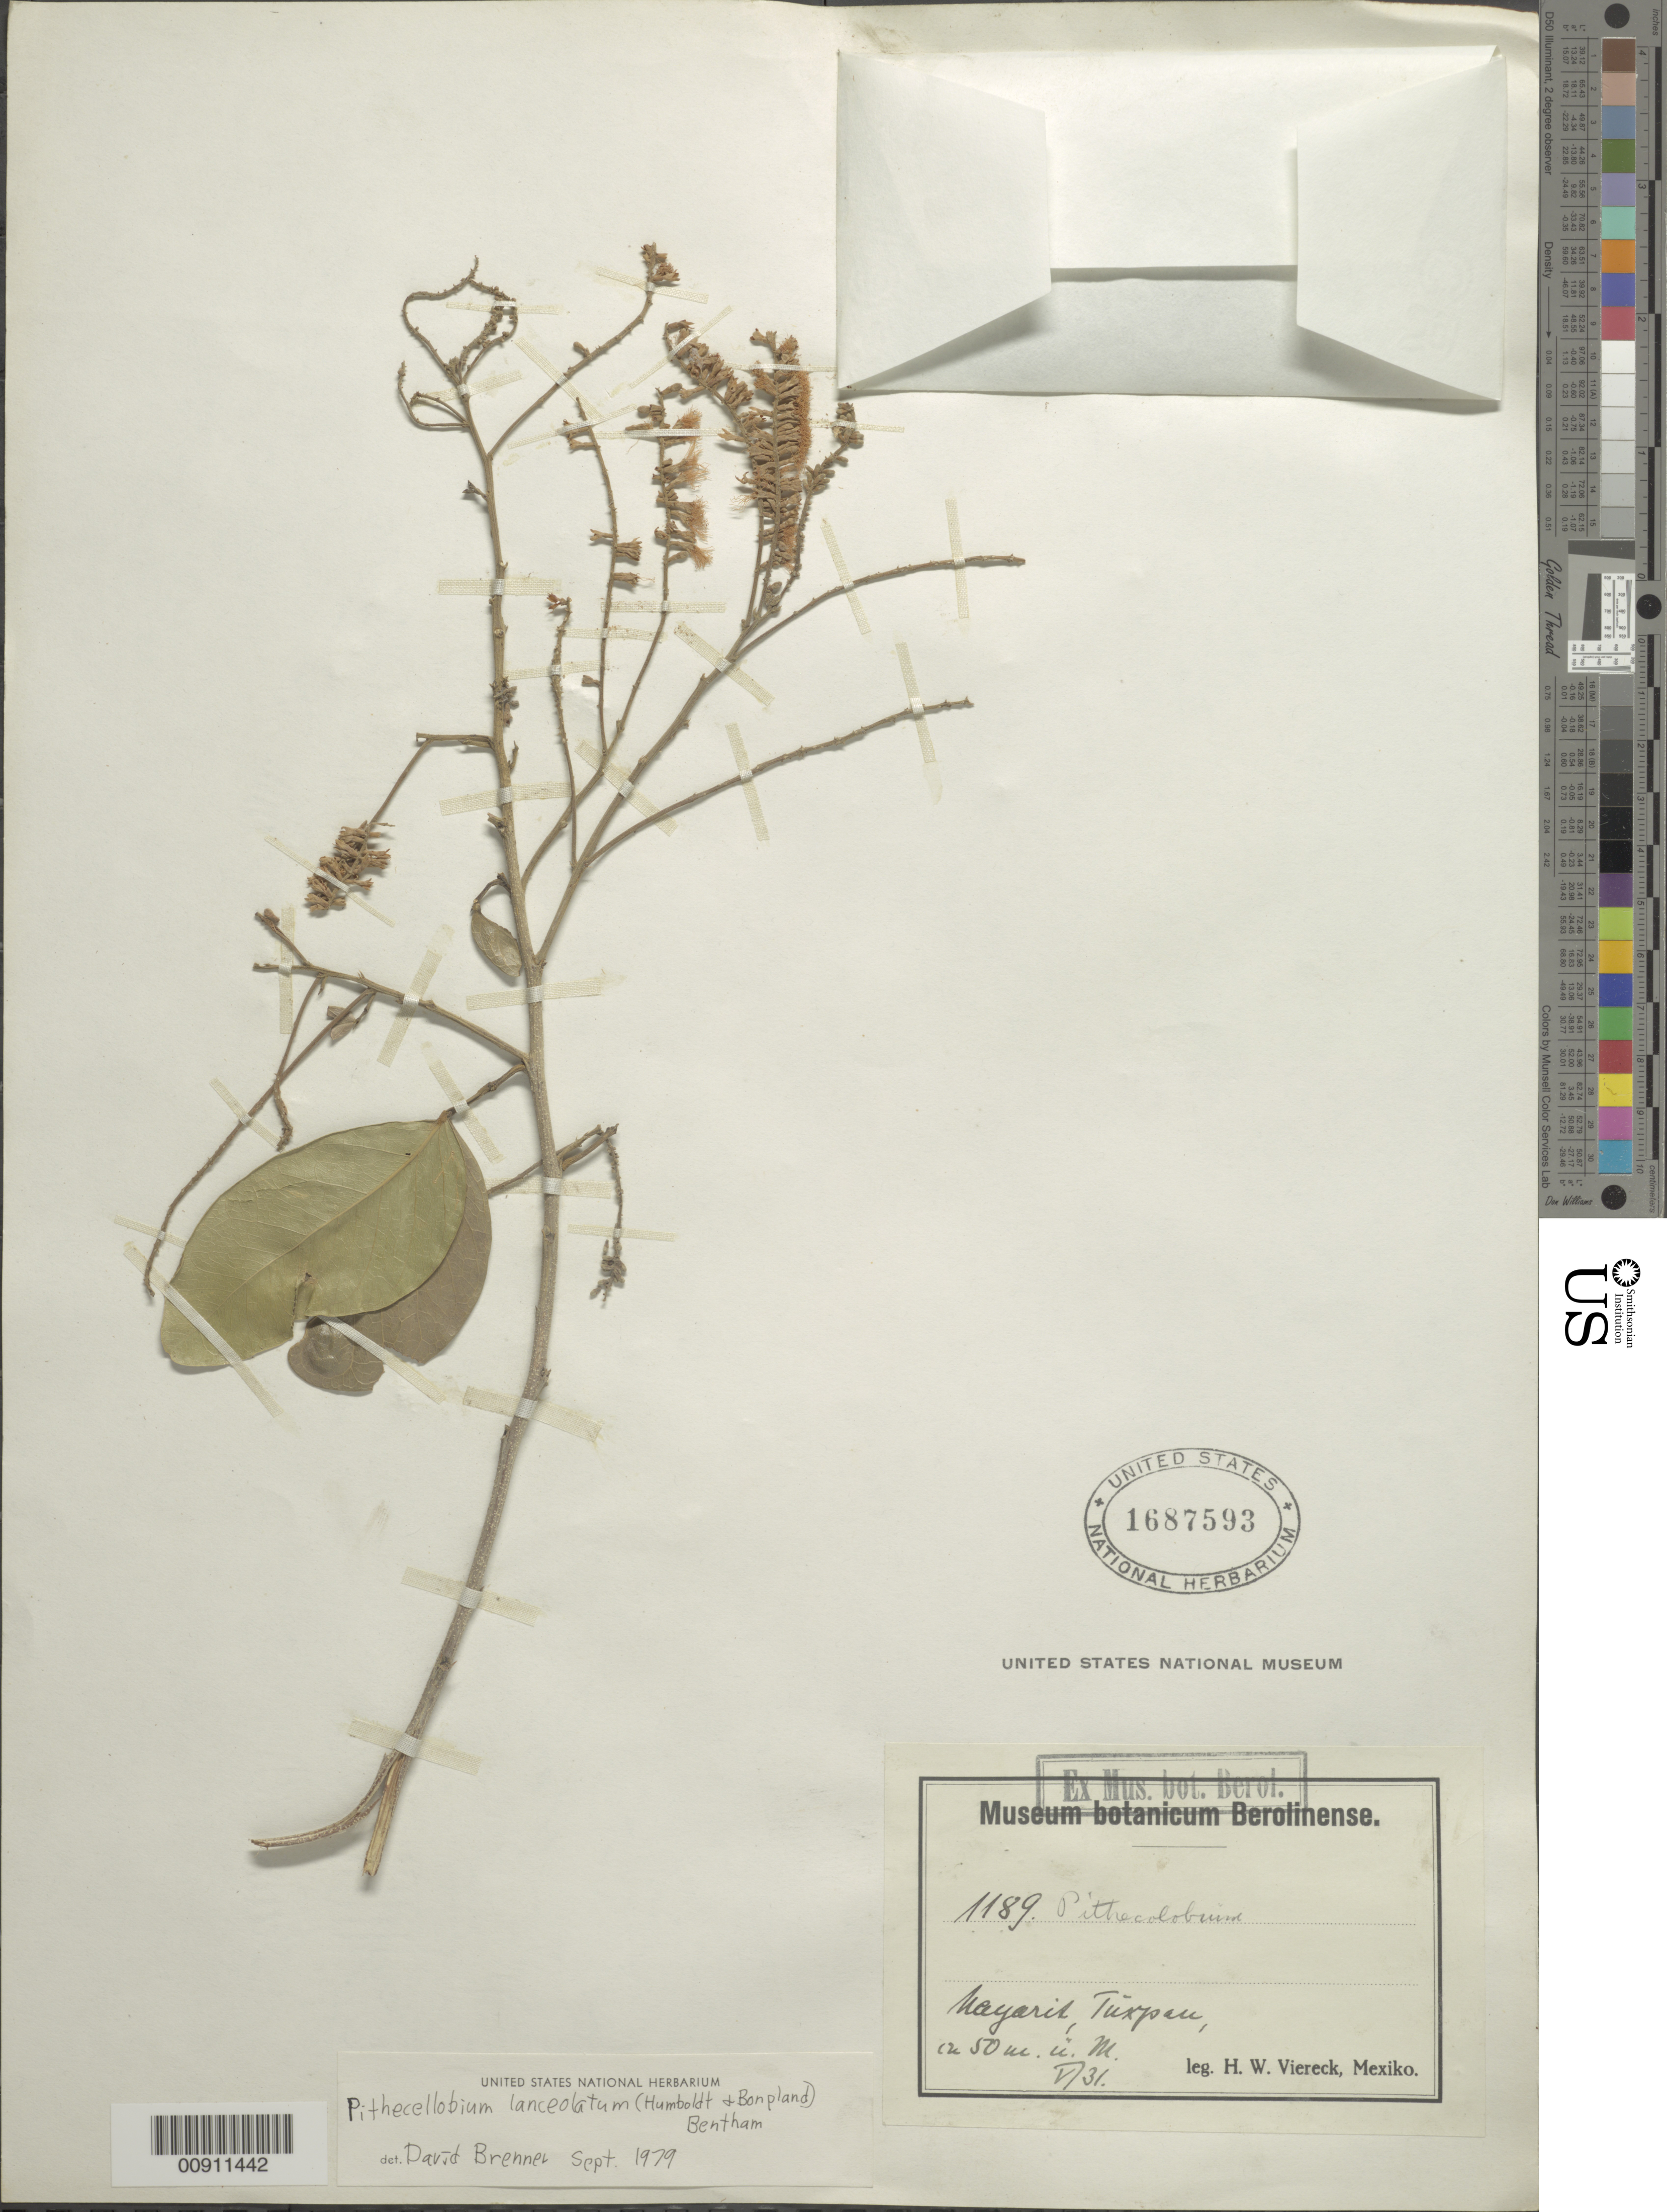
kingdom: Plantae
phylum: Tracheophyta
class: Magnoliopsida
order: Fabales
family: Fabaceae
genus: Pithecellobium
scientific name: Pithecellobium lanceolatum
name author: (Humb. & Bonpl. ex Willd.) Benth.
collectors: H. W. Viereck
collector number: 1189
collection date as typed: May 1931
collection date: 1931-05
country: Mexico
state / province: Nayarit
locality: Tuxpan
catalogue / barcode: US 1687593